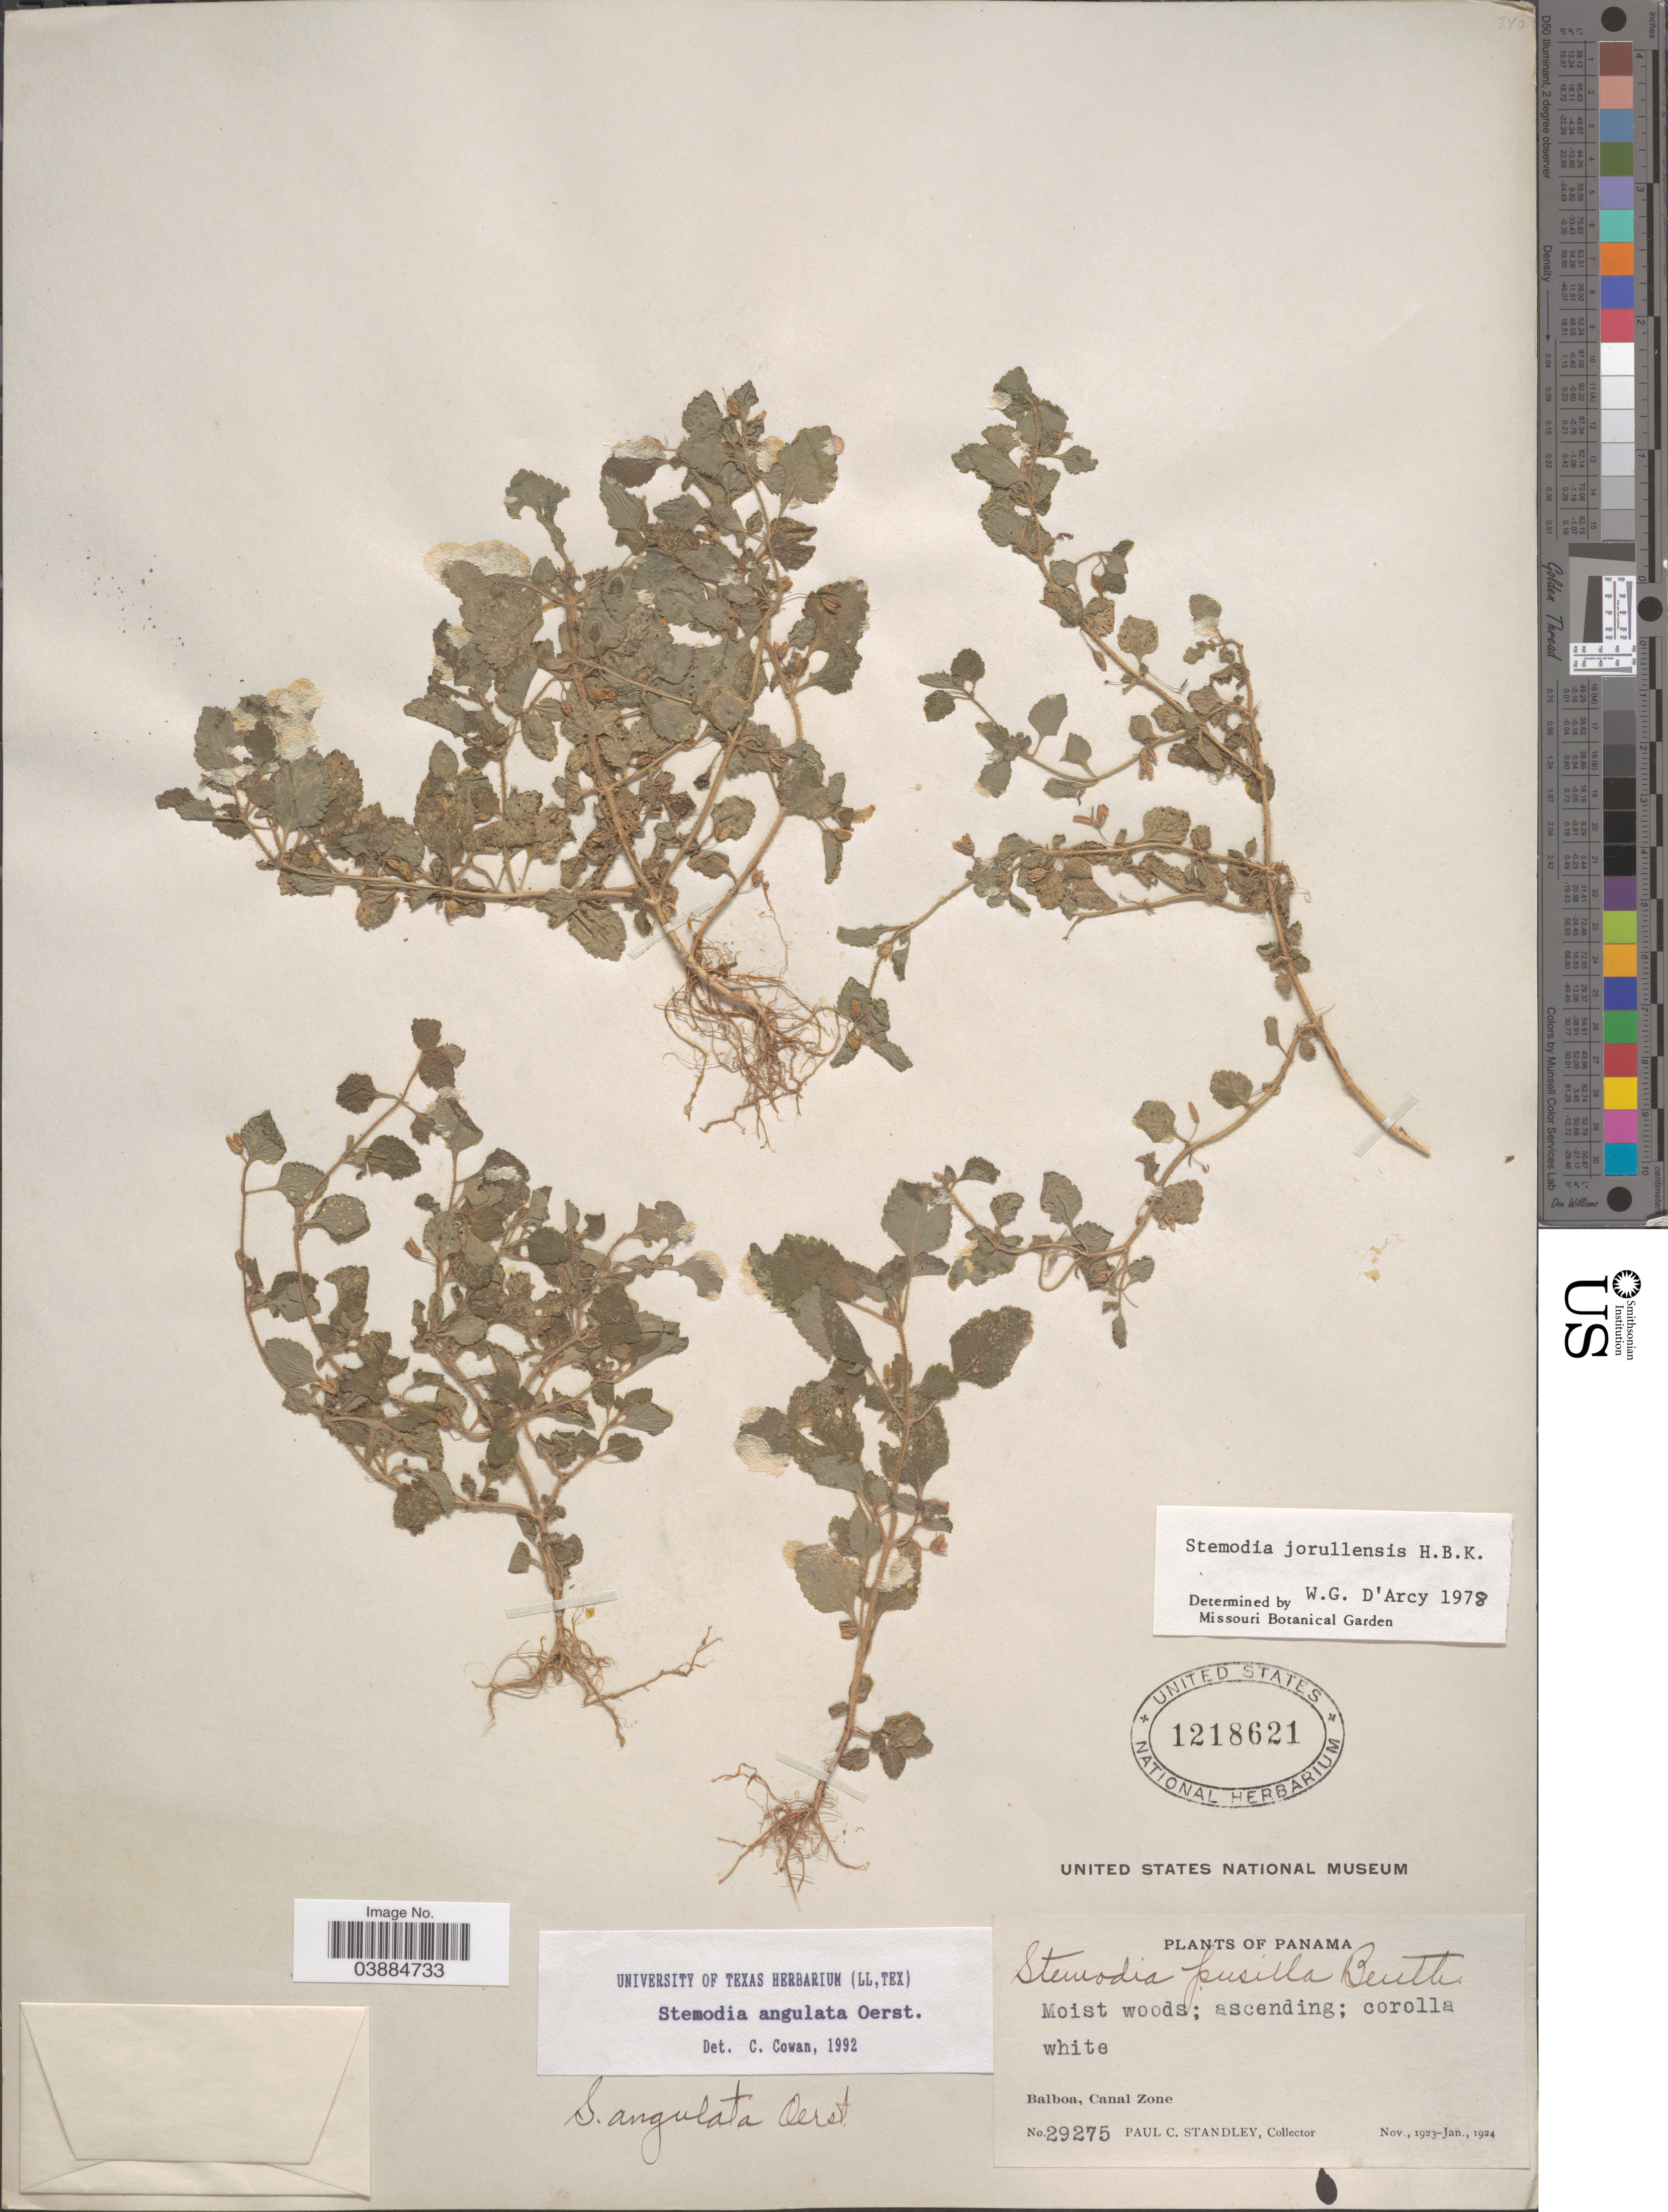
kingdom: Plantae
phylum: Tracheophyta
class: Magnoliopsida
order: Lamiales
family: Plantaginaceae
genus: Stemodia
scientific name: Stemodia angulata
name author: Oerst.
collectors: P. C. Standley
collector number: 29275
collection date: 1923-11/1924-01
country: Panama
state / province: Colón / Panamá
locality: Balboa, Canal Zone.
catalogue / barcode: US 1218621